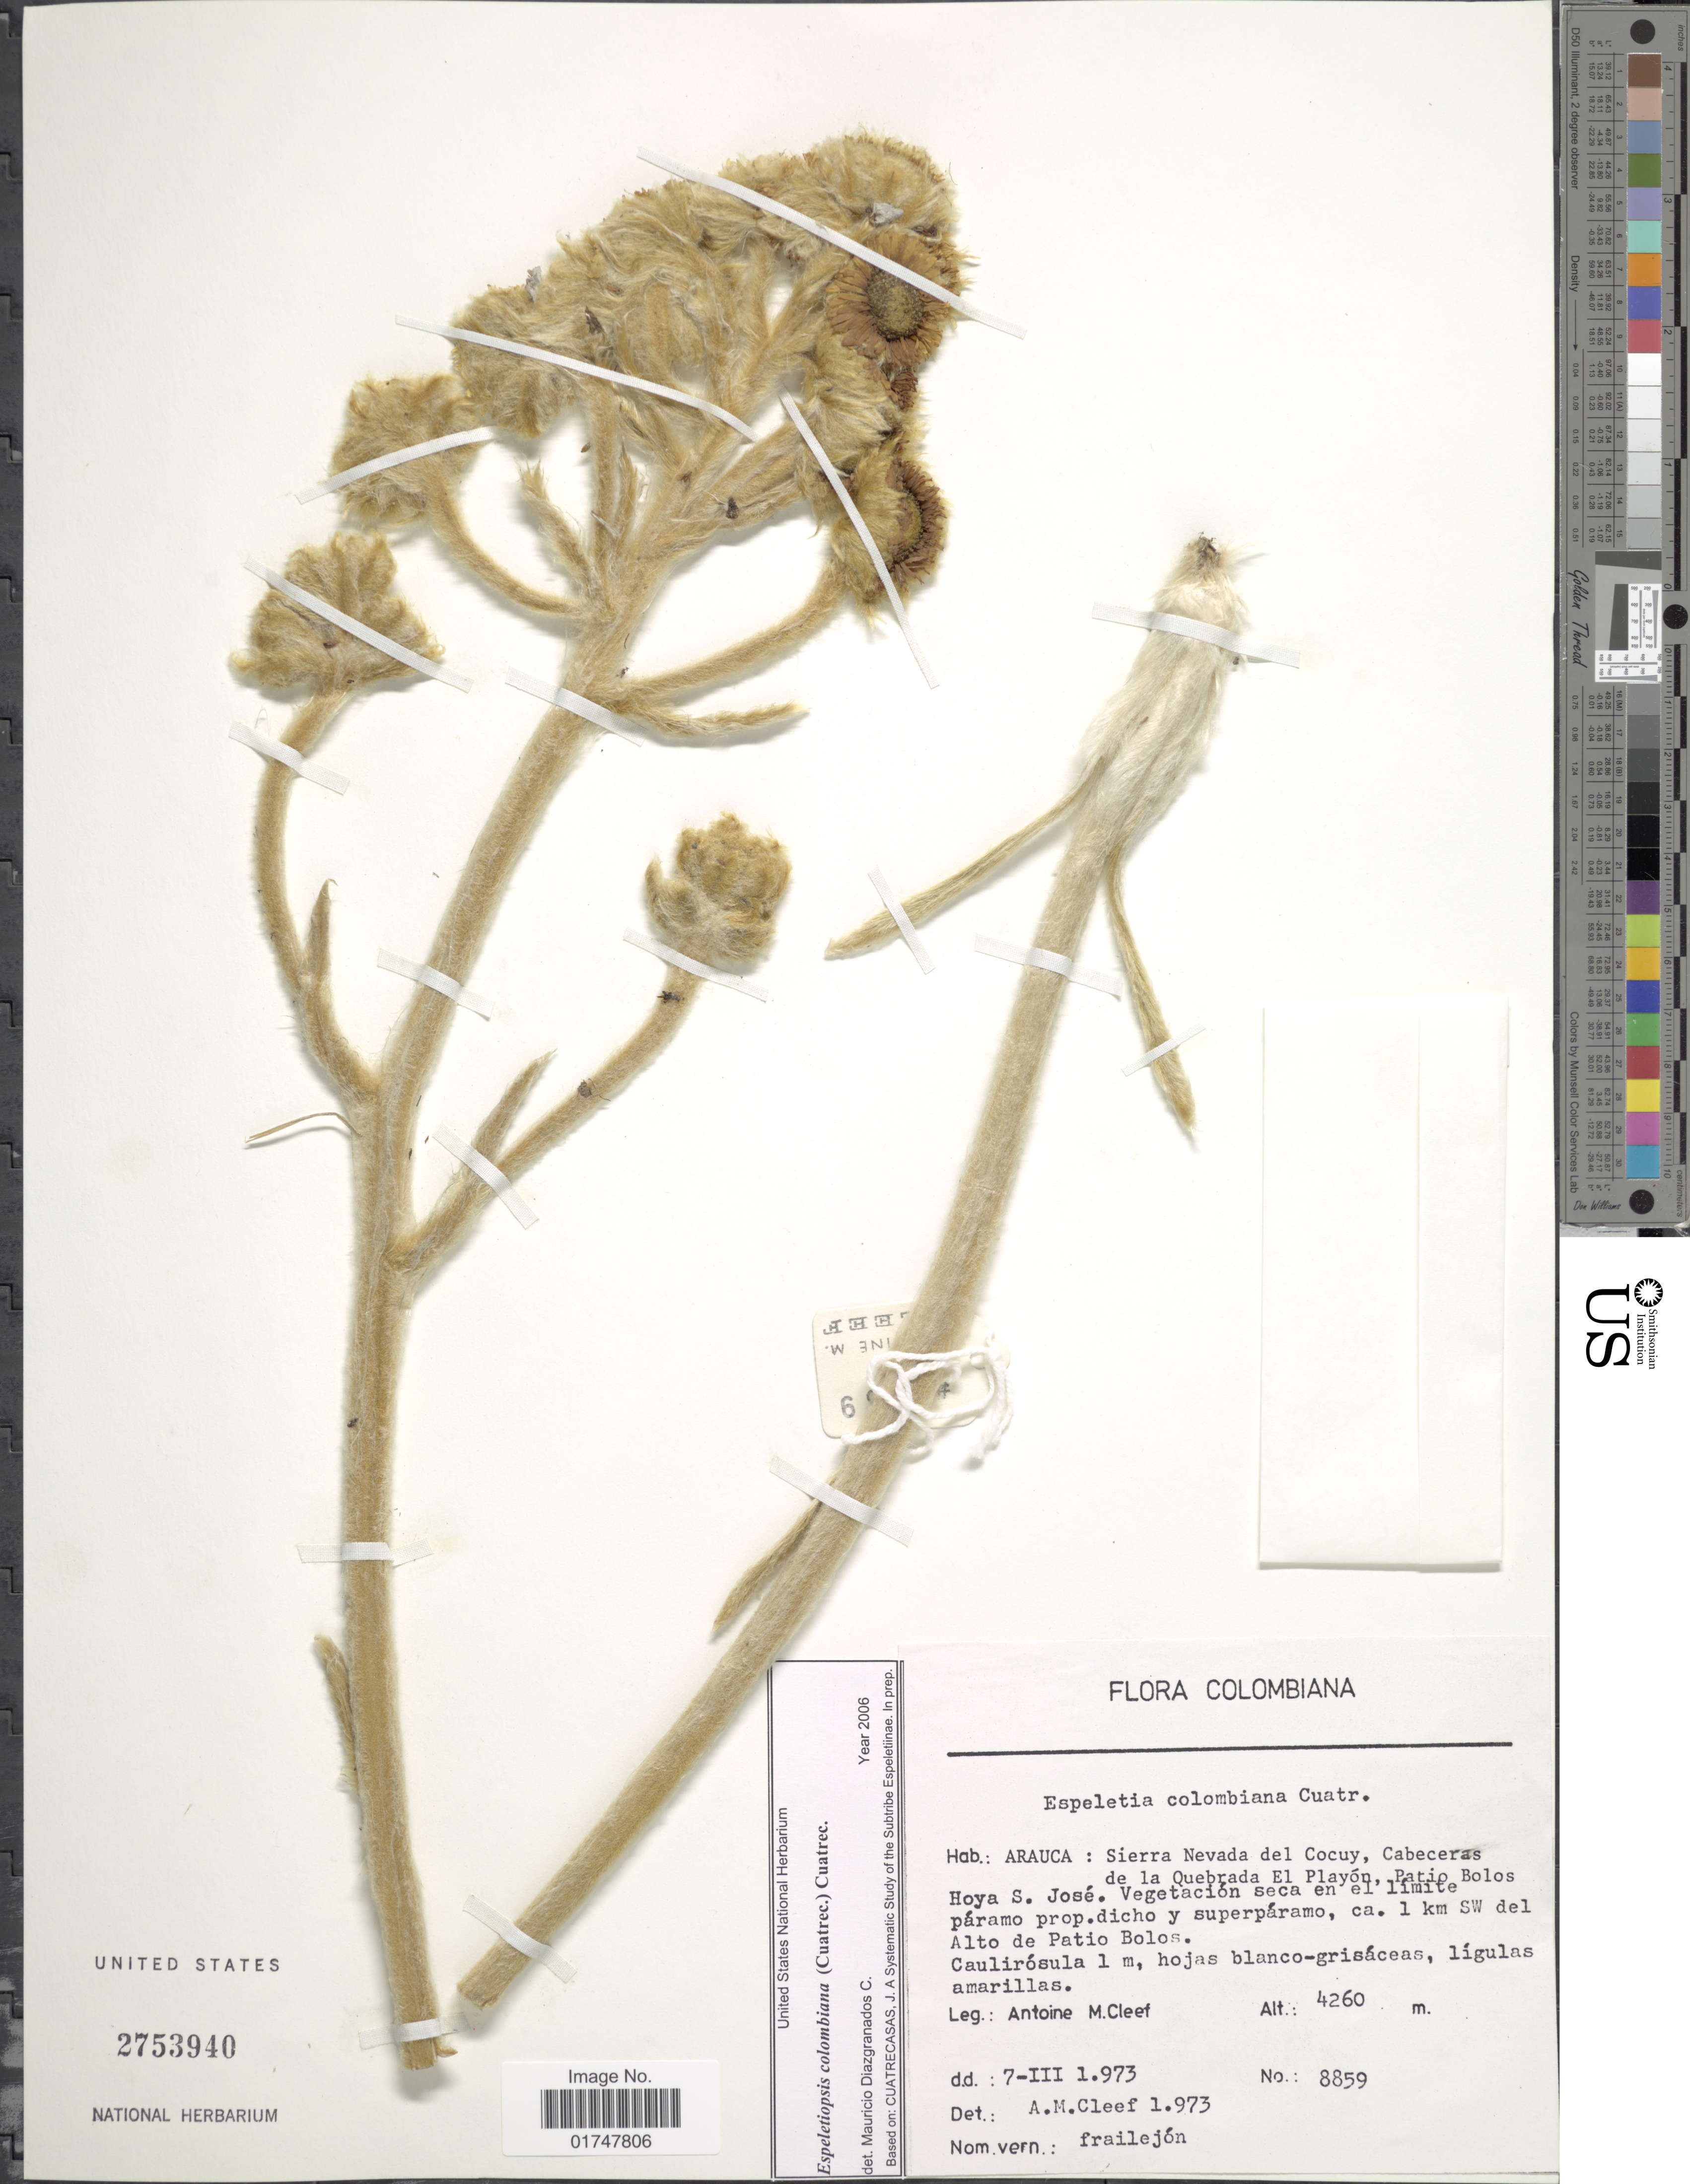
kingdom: Plantae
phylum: Tracheophyta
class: Magnoliopsida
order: Asterales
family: Asteraceae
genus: Espeletiopsis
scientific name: Espeletiopsis colombiana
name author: (Cuatrec.) Cuatrec.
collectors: A. M. Cleef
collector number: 8859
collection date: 1973-03-07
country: Colombia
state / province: Arauca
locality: Sierra Nevada del Cocuy, Cabeceras de la Quebrada El Playón, Patio Bolos Hoya S. José, ca. 1 km SW del Alto de Patio Bolos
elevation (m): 4260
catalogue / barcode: US 2753940